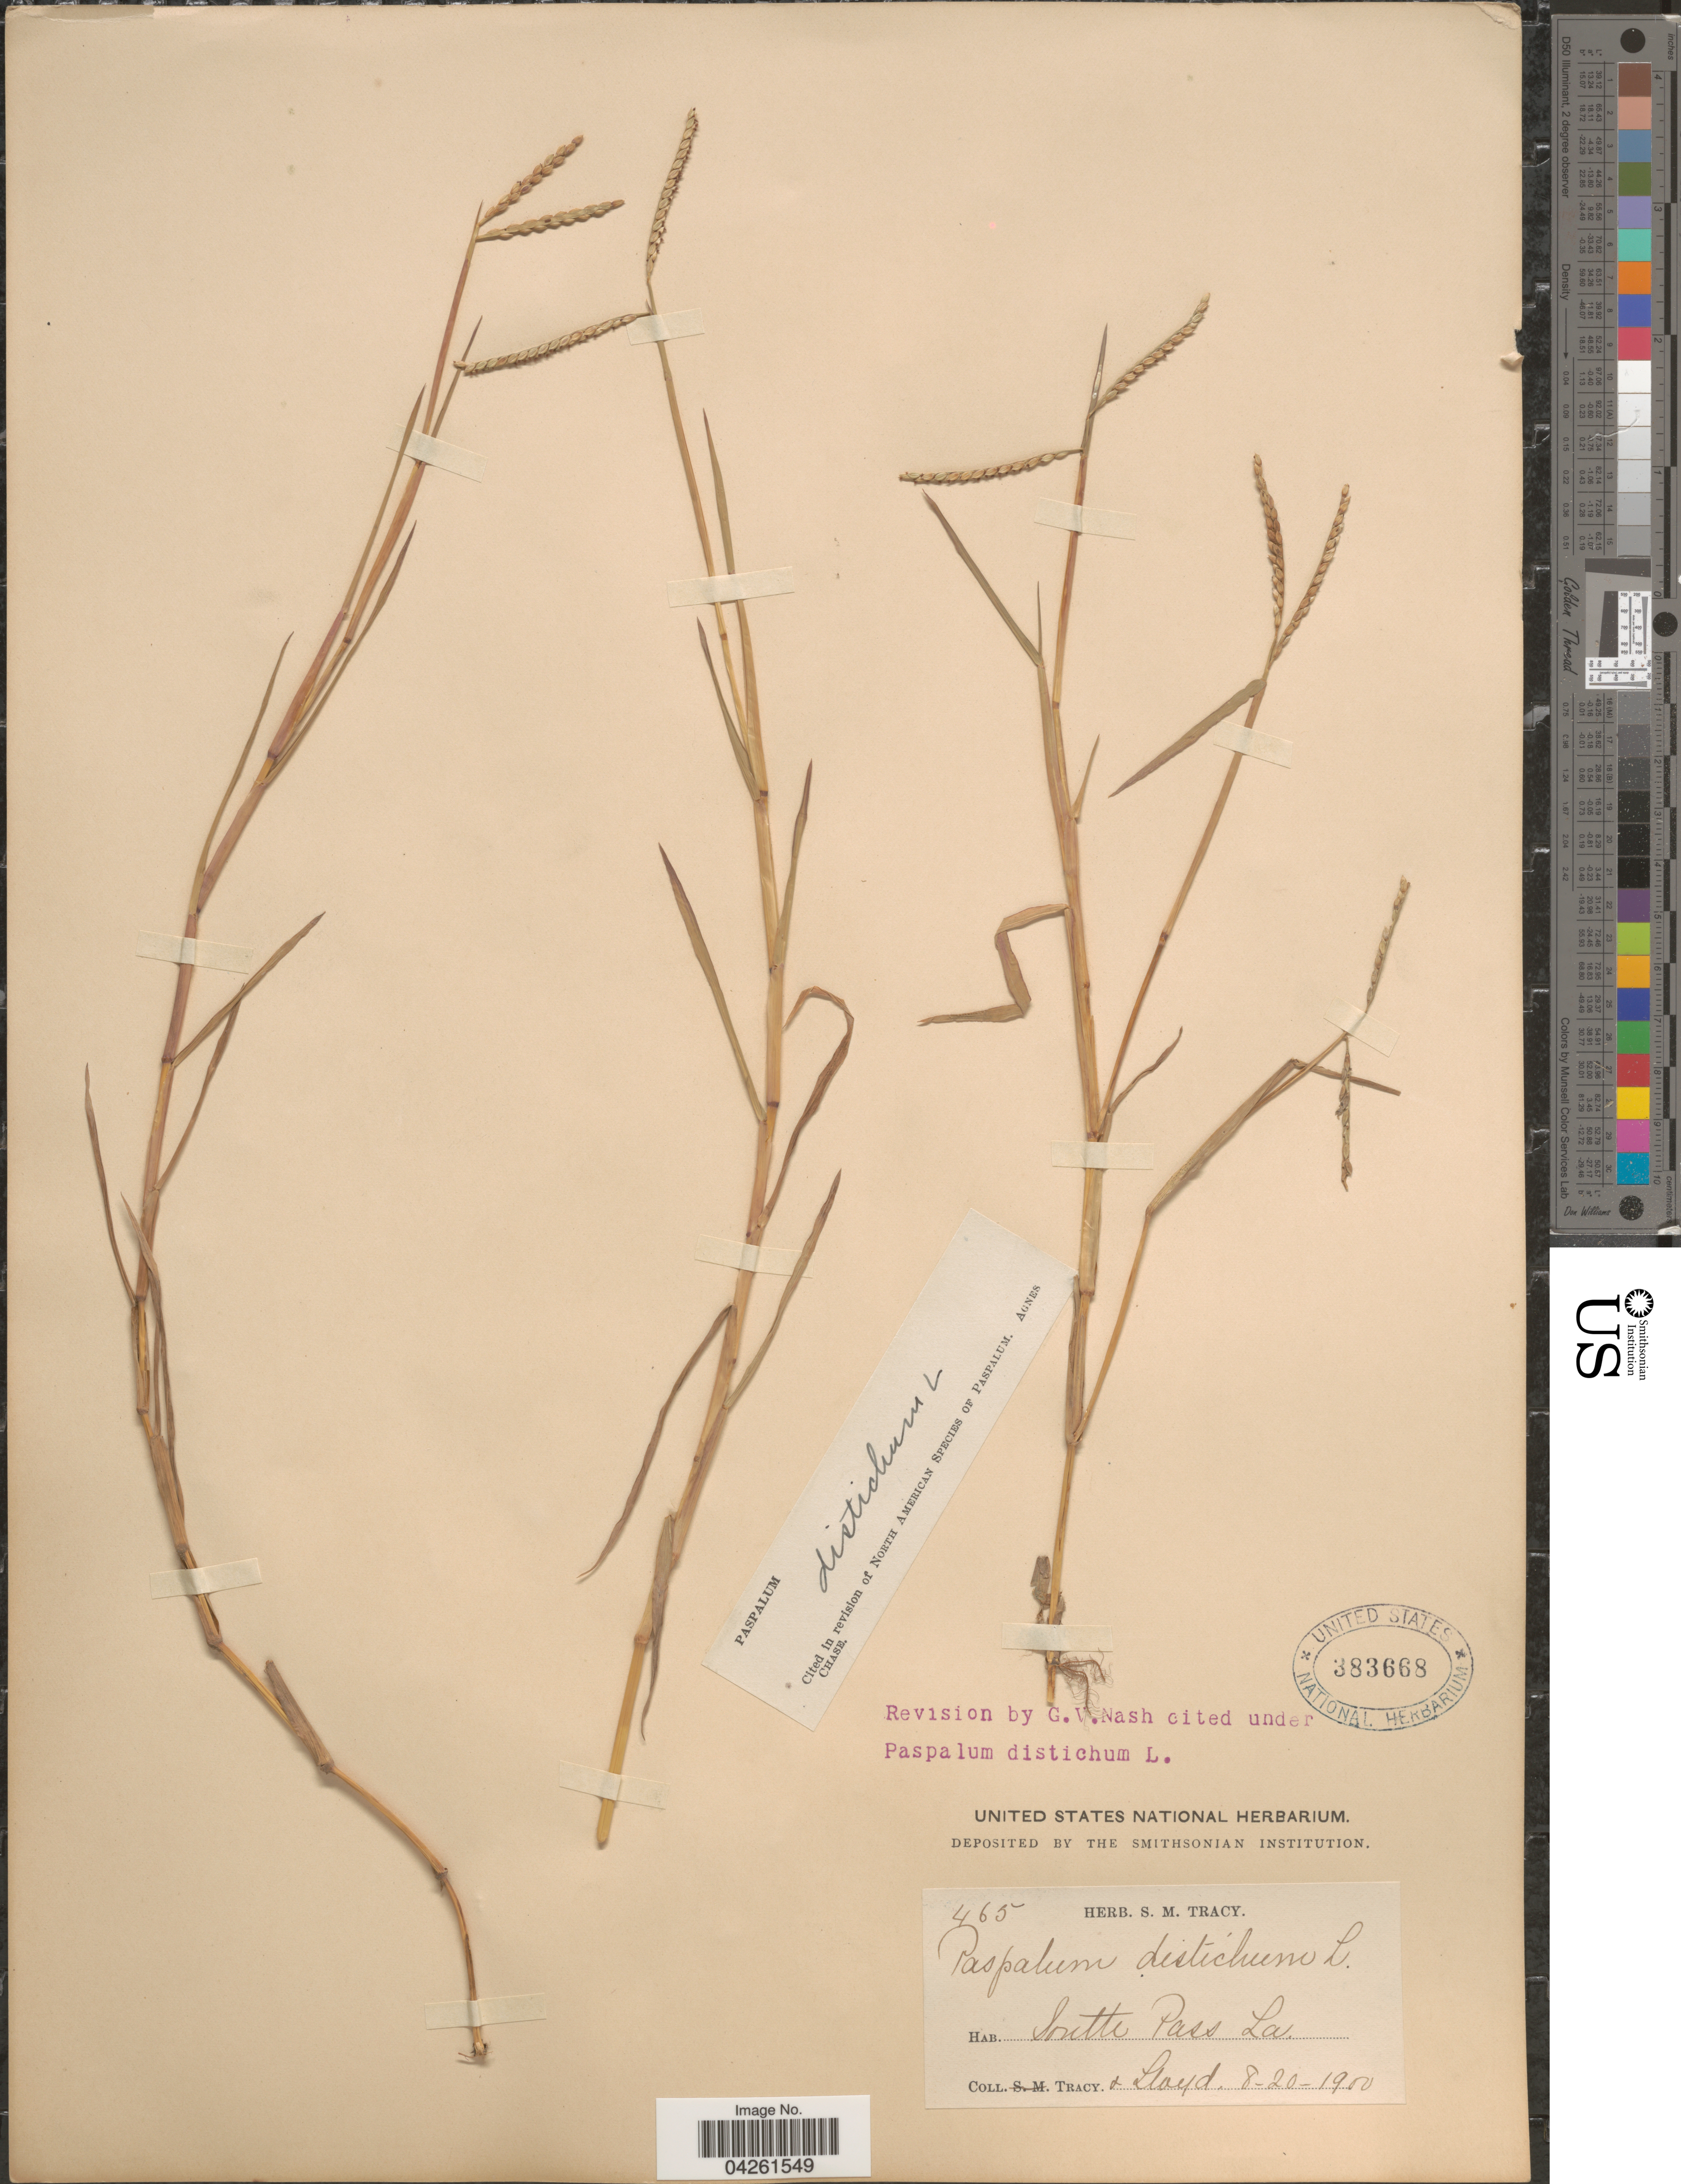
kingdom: Plantae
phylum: Tracheophyta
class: Liliopsida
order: Poales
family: Poaceae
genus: Paspalum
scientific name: Paspalum distichum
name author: L.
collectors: -. Tracy & -- Lloyd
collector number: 465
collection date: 1900-08-20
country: United States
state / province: Louisiana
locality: South Pass.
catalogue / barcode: US 383668